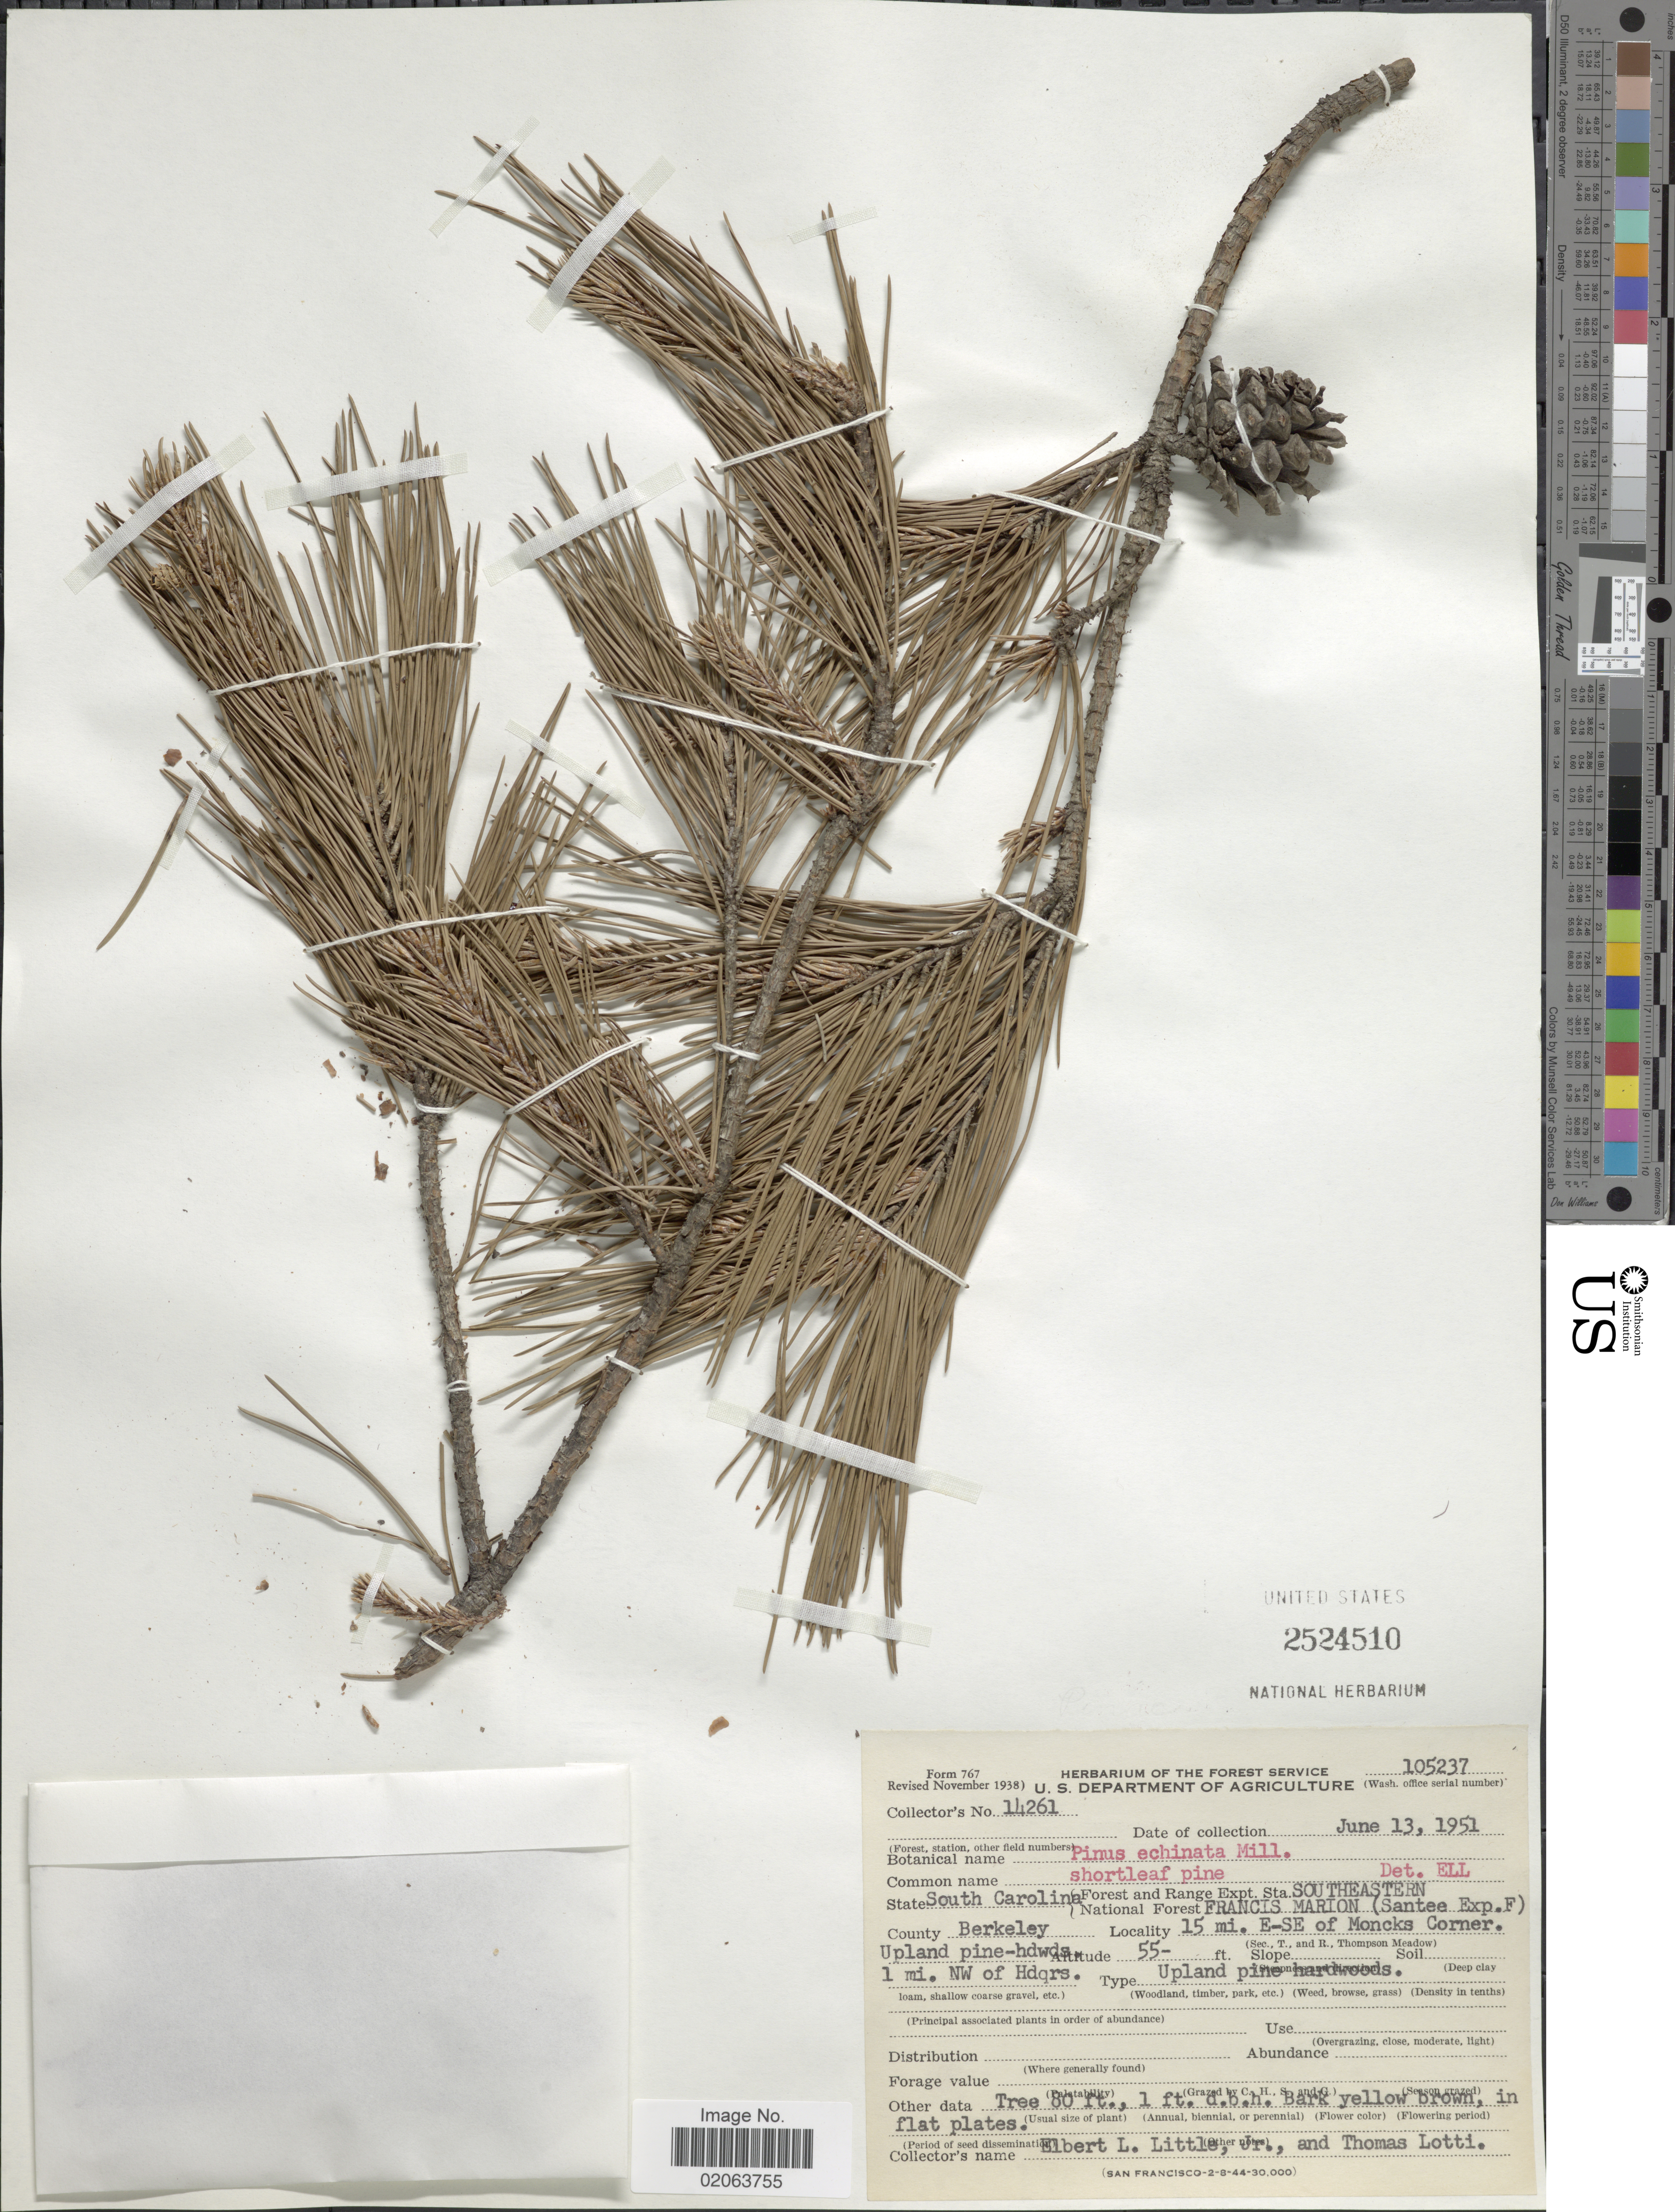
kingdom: Plantae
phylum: Tracheophyta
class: Pinopsida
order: Pinales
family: Pinaceae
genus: Pinus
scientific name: Pinus echinata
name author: Mill.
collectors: E. L. Little & T. Lotti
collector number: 105237/14261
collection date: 1951-06-13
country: United States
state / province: South Carolina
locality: County: Berkeley. 15 mi. E-SE of Moncks Corner. Uplands pine-hdwds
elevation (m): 17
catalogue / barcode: US 2524510